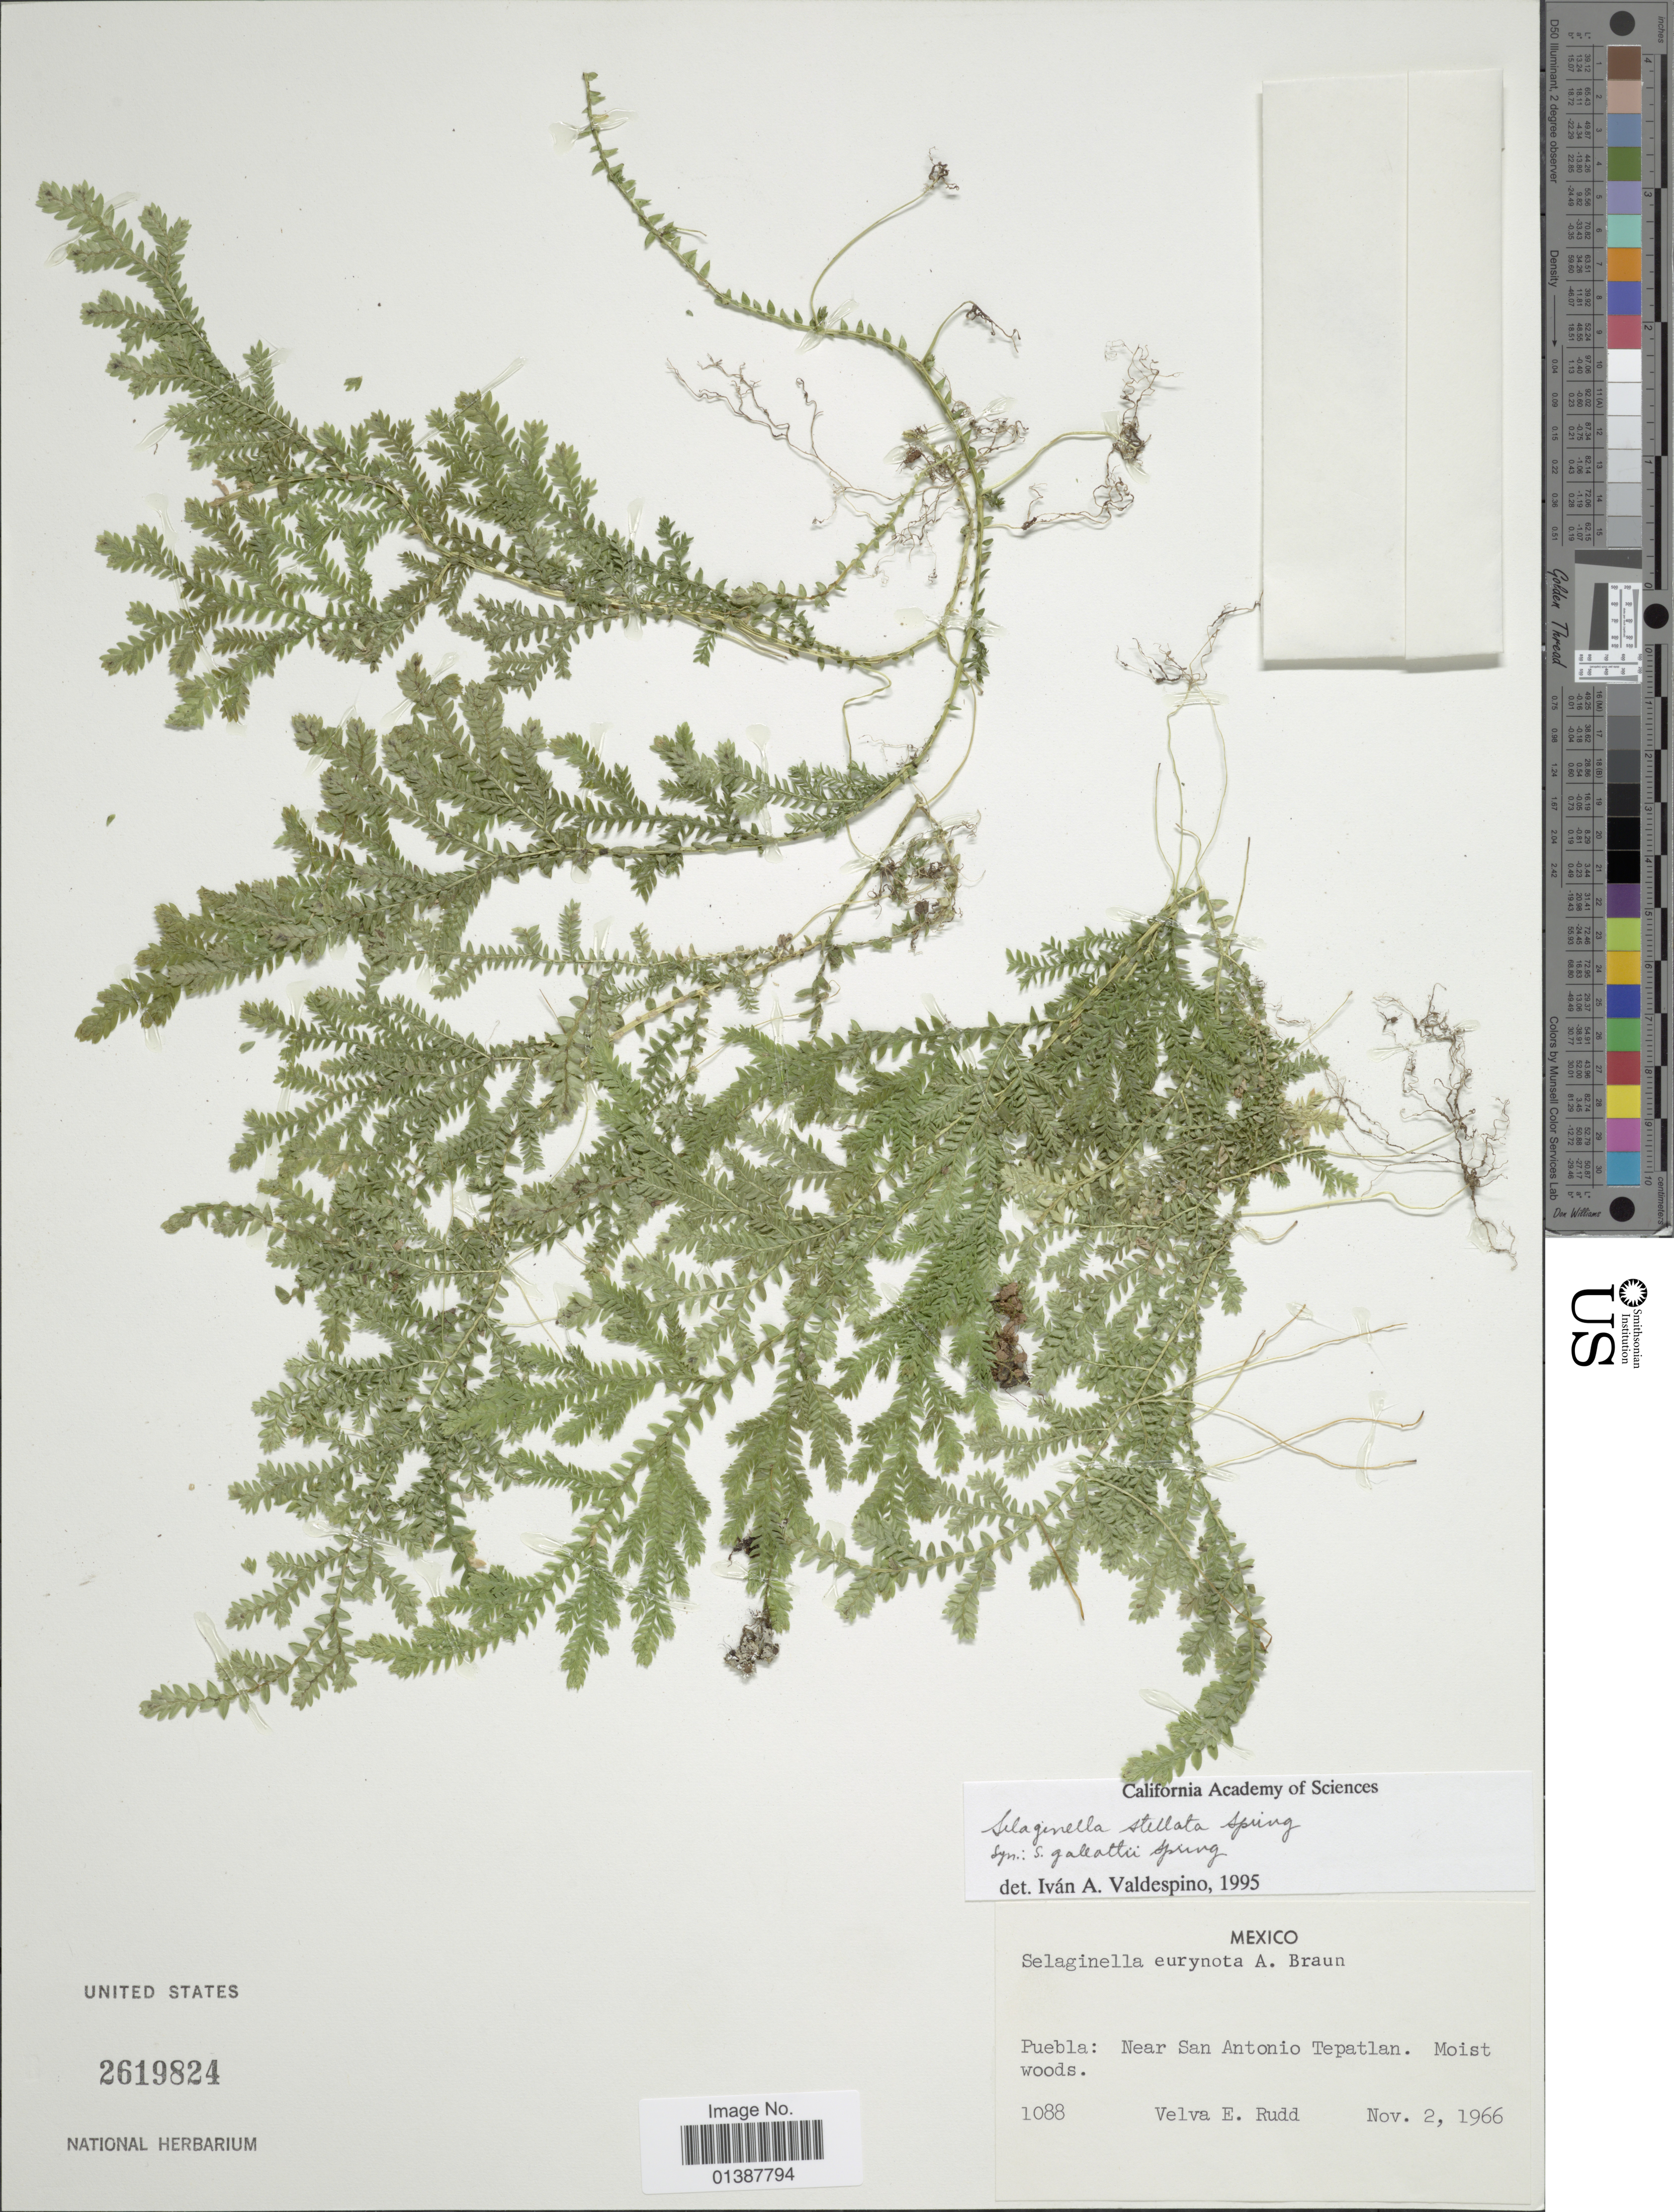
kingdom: Plantae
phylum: Tracheophyta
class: Lycopodiopsida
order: Selaginellales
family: Selaginellaceae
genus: Selaginella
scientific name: Selaginella galeottii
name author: Spring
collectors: V. E. Rudd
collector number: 1088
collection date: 1966-11-02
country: Mexico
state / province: Puebla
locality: Near San Antonio Tepatlan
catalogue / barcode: US 2619824